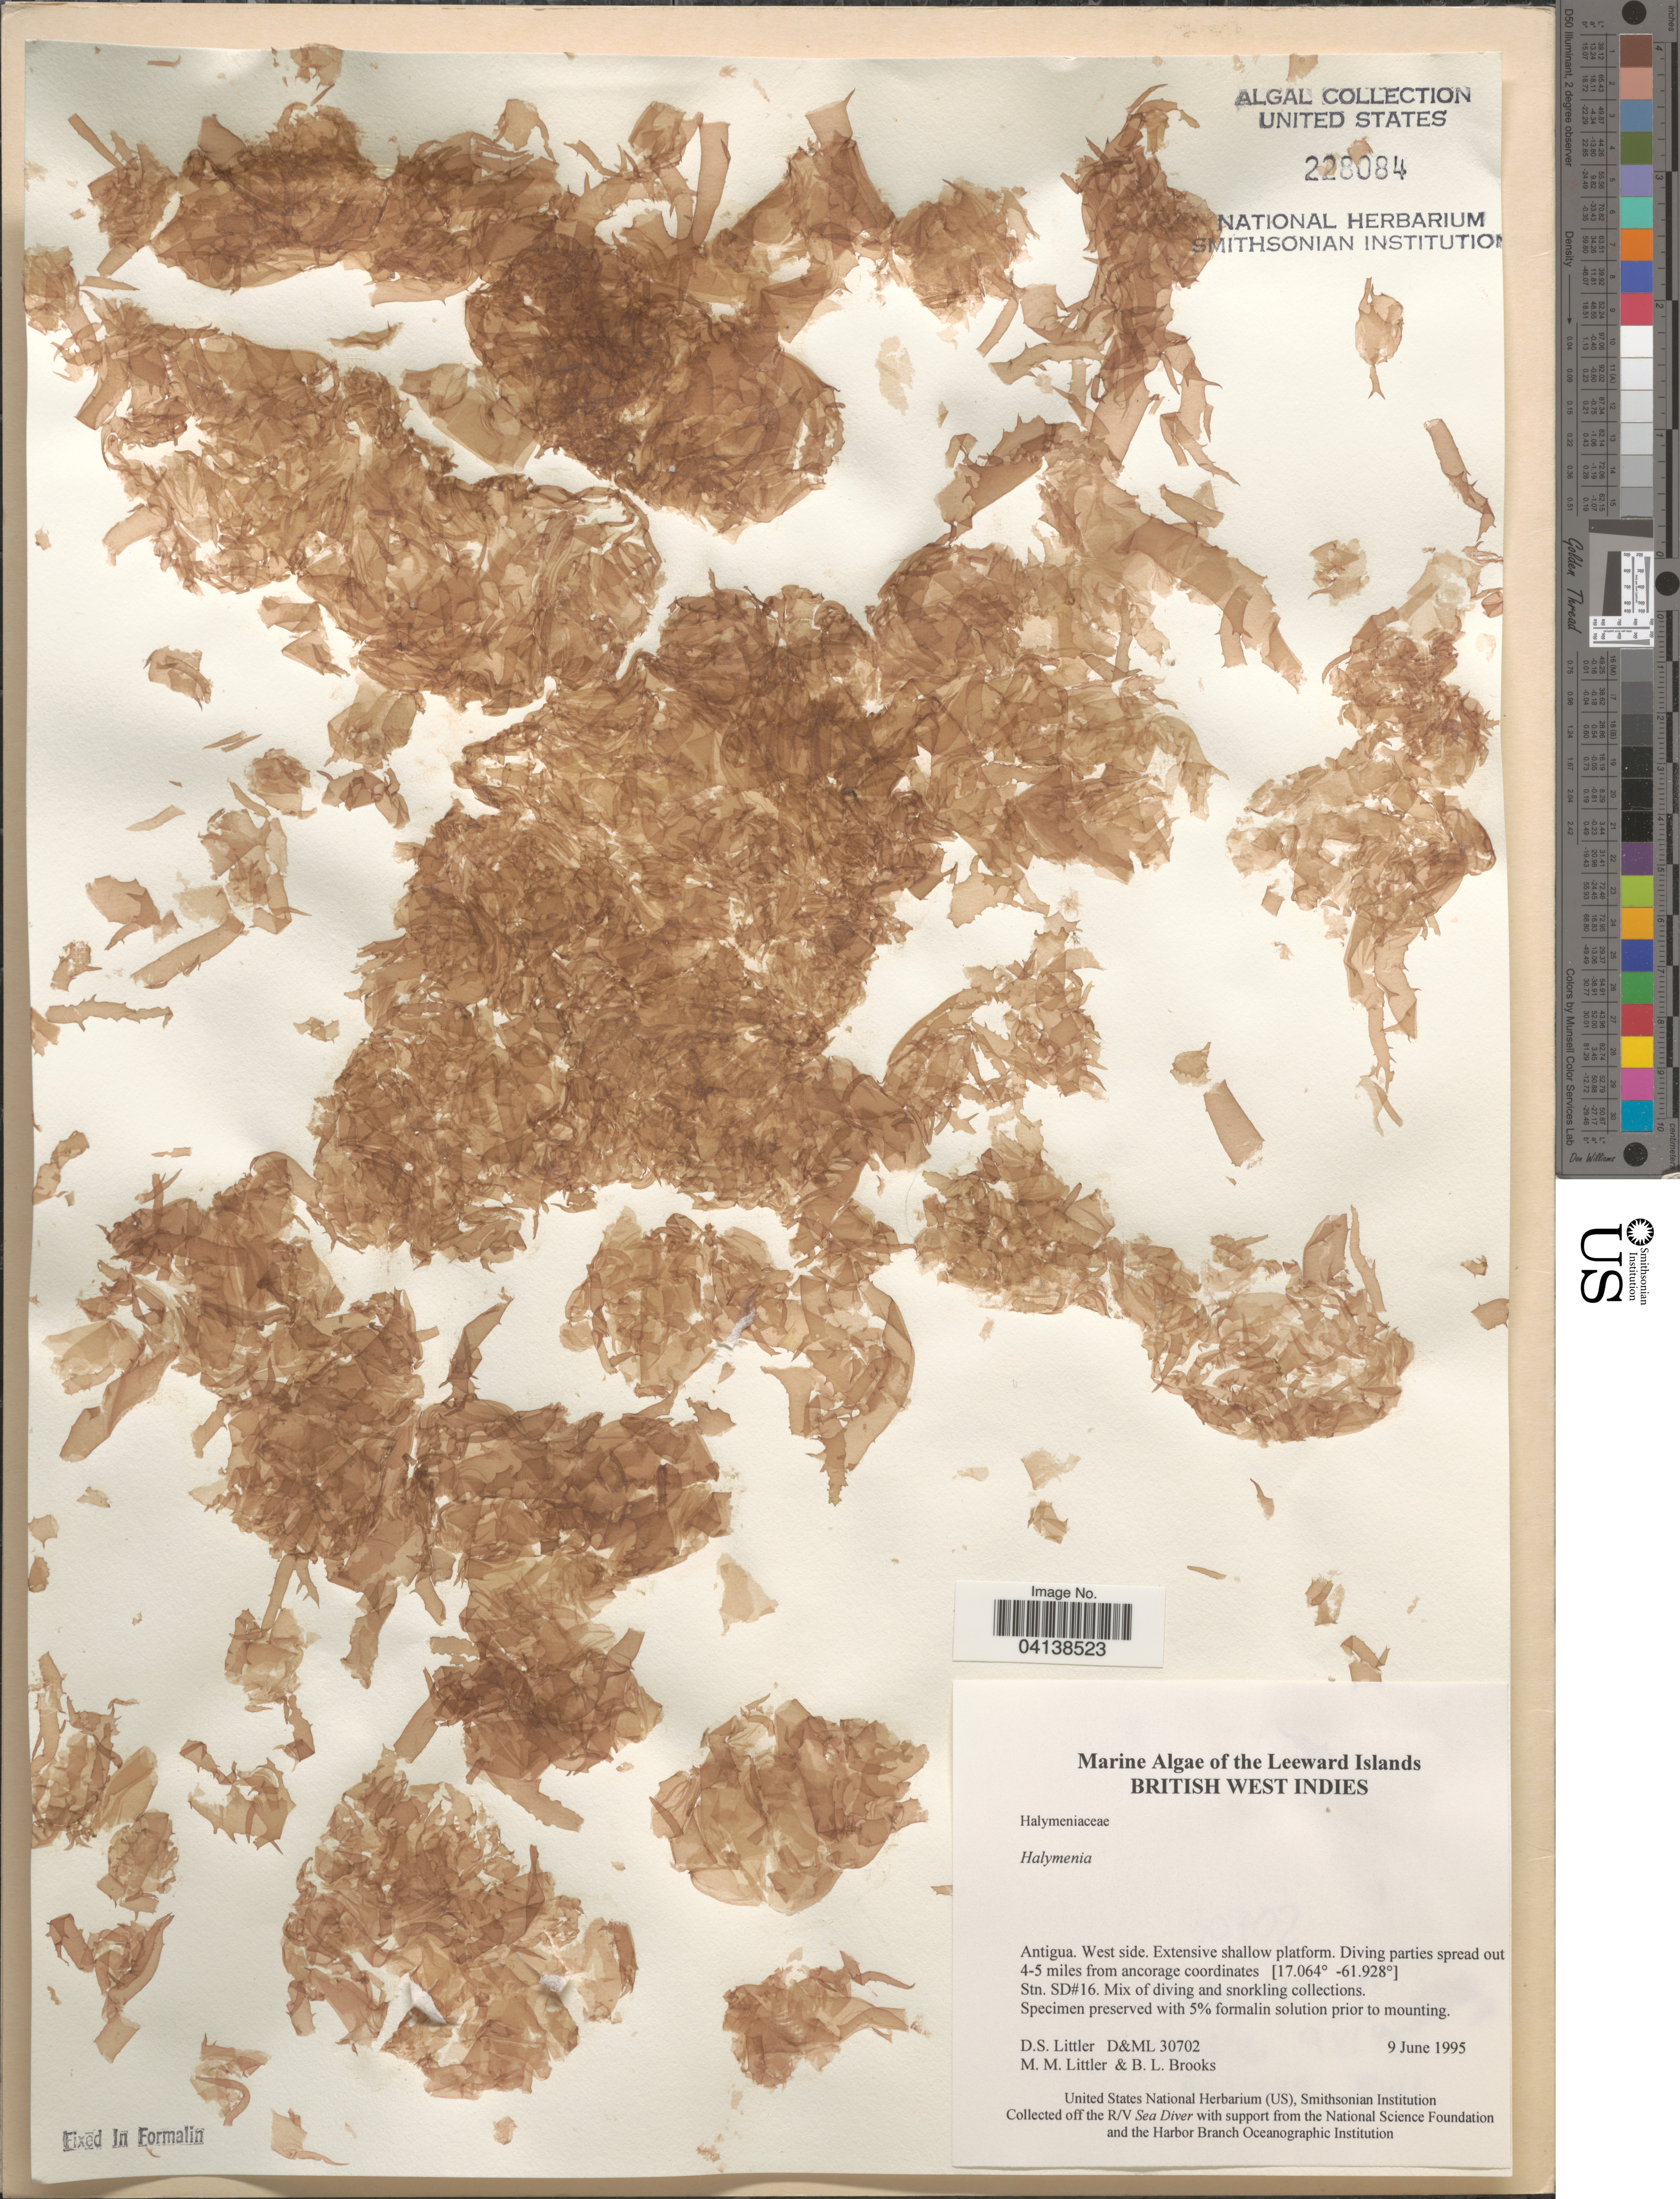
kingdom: Plantae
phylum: Rhodophyta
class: Florideophyceae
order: Halymeniales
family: Halymeniaceae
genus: Halymenia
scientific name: Halymenia sp.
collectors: D. S. Littler & B. Brooks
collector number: D&ML 30702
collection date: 1995-06-09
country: Antigua and Barbuda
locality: The Leeward Islands. British West Indies. Antigua. West side. Diving parties spread out 4-5 miles from ancorage coordinates. Stn. SD#16.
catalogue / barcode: US 228084